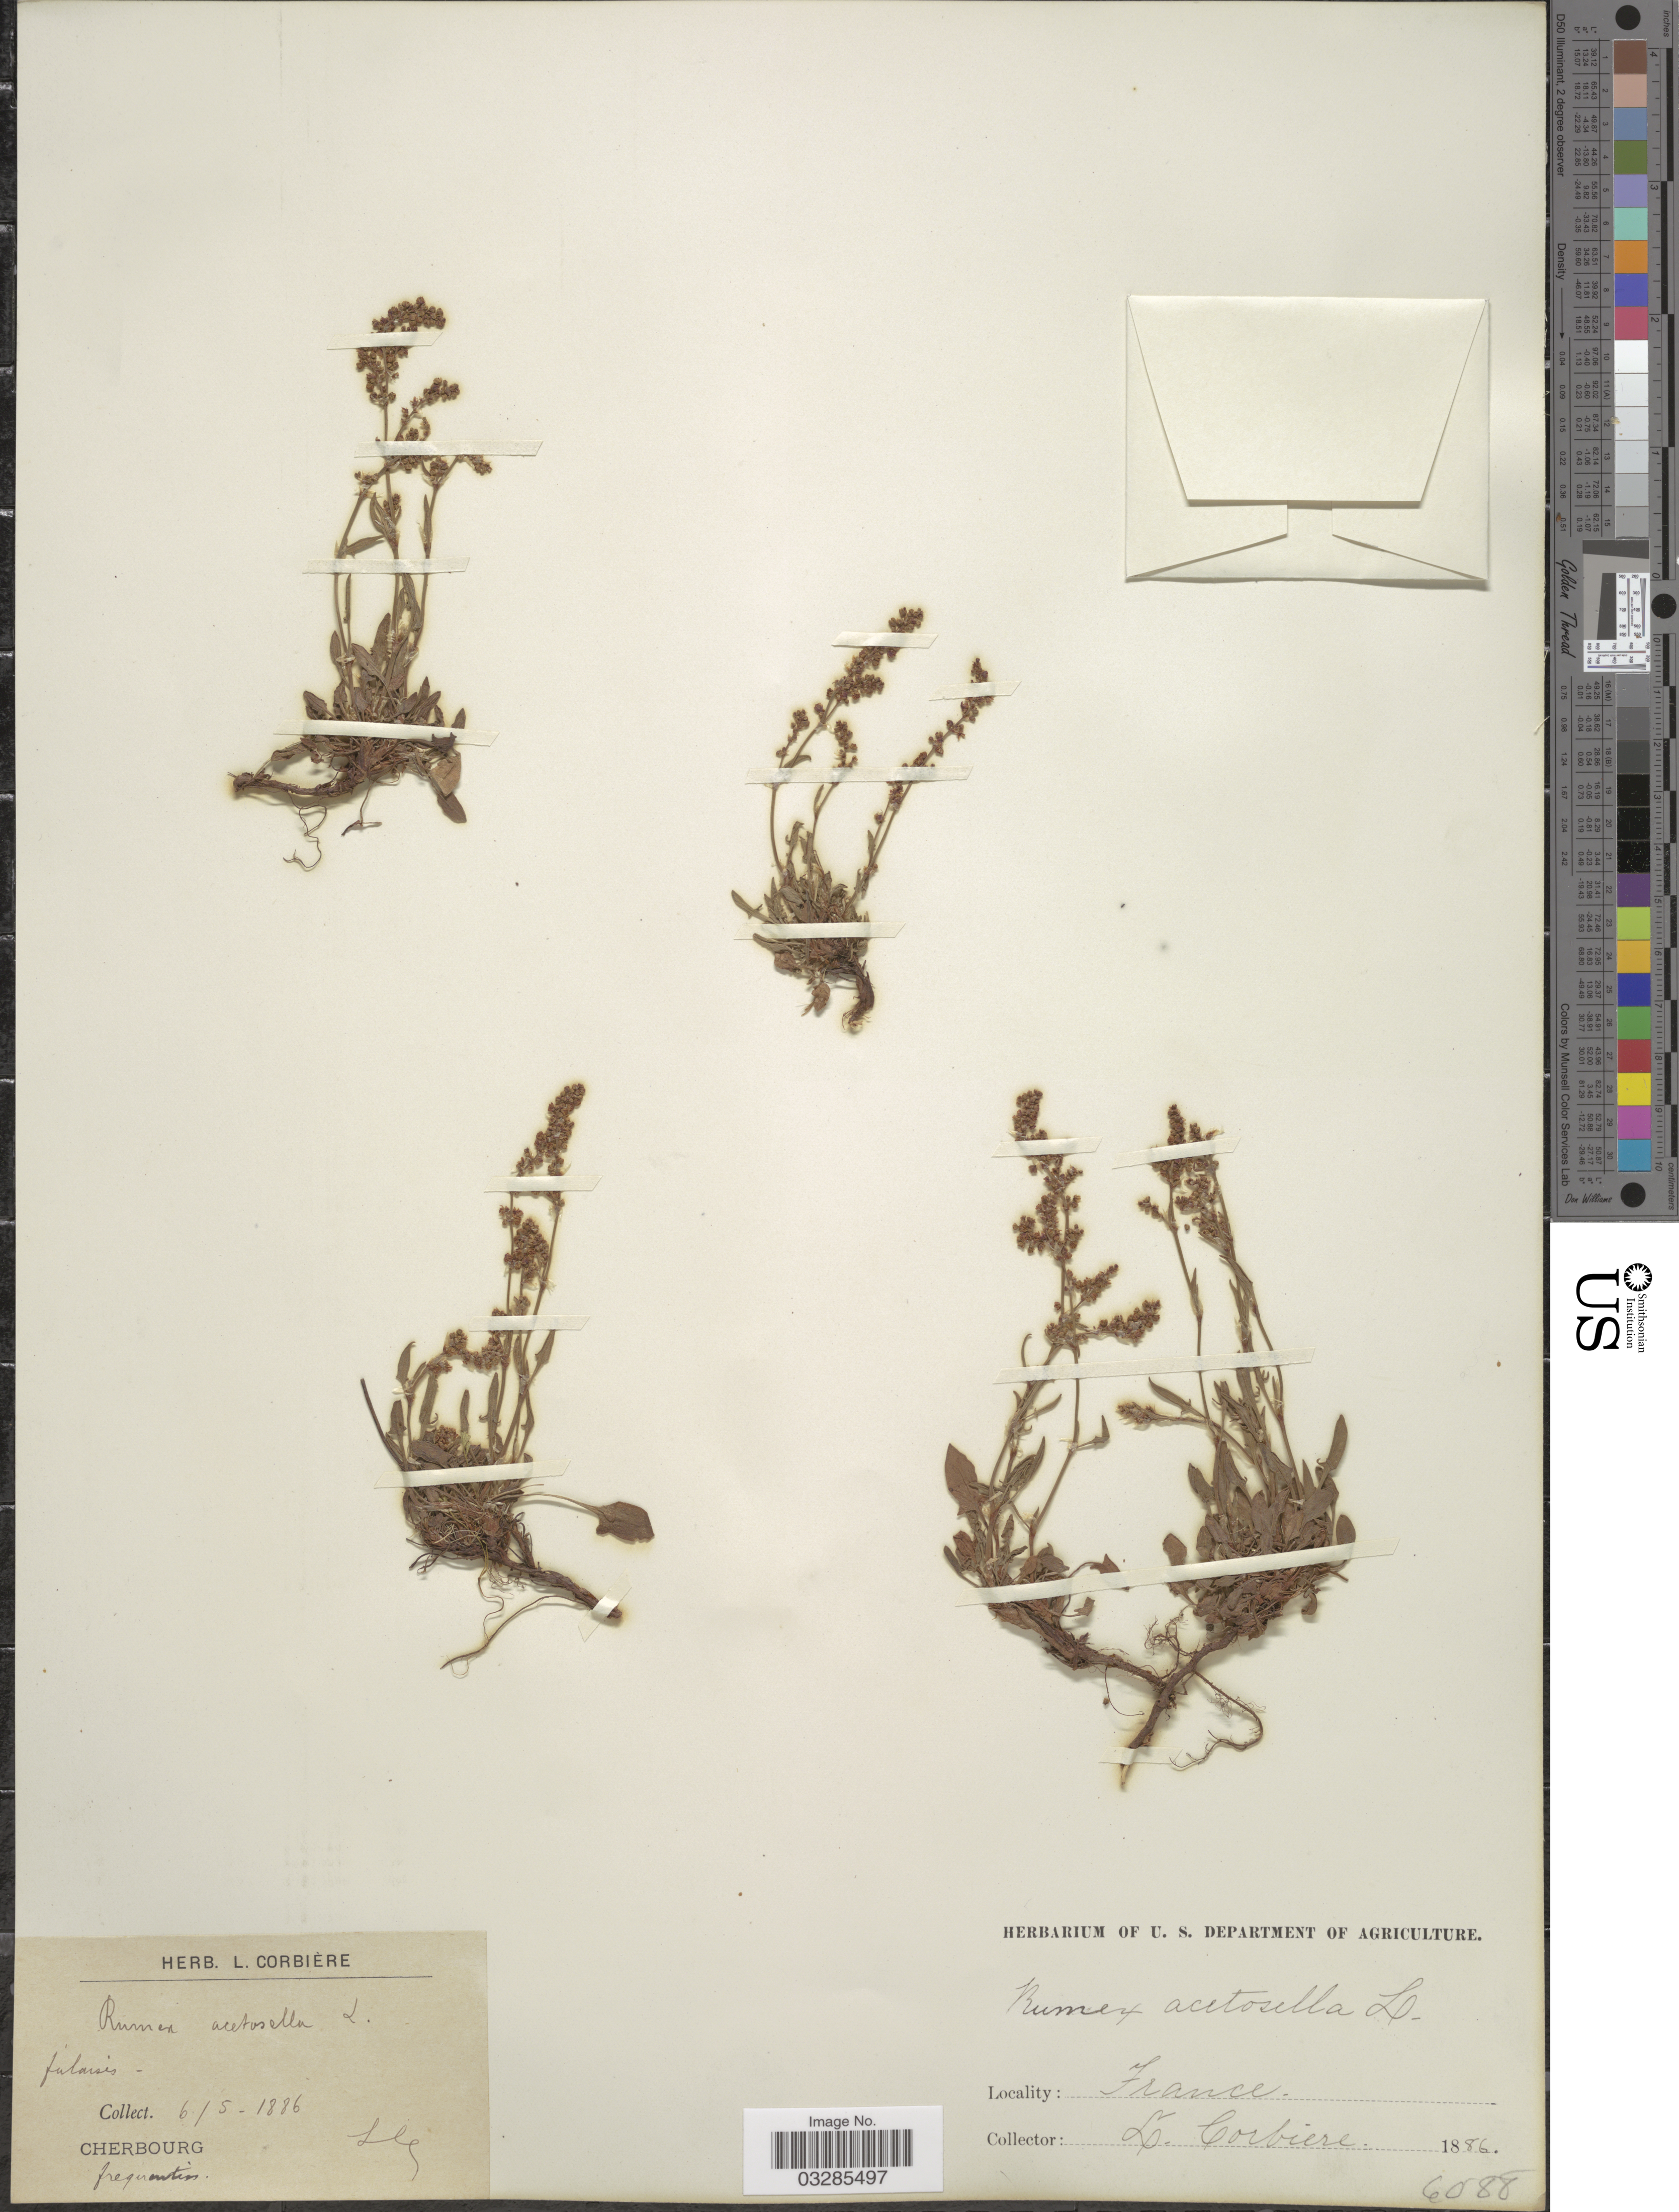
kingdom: Plantae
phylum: Tracheophyta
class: Magnoliopsida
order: Caryophyllales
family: Polygonaceae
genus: Rumex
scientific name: Rumex acetosella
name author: L.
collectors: L. Corbière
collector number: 6088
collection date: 1886-05-06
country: France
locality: Cherbourg.